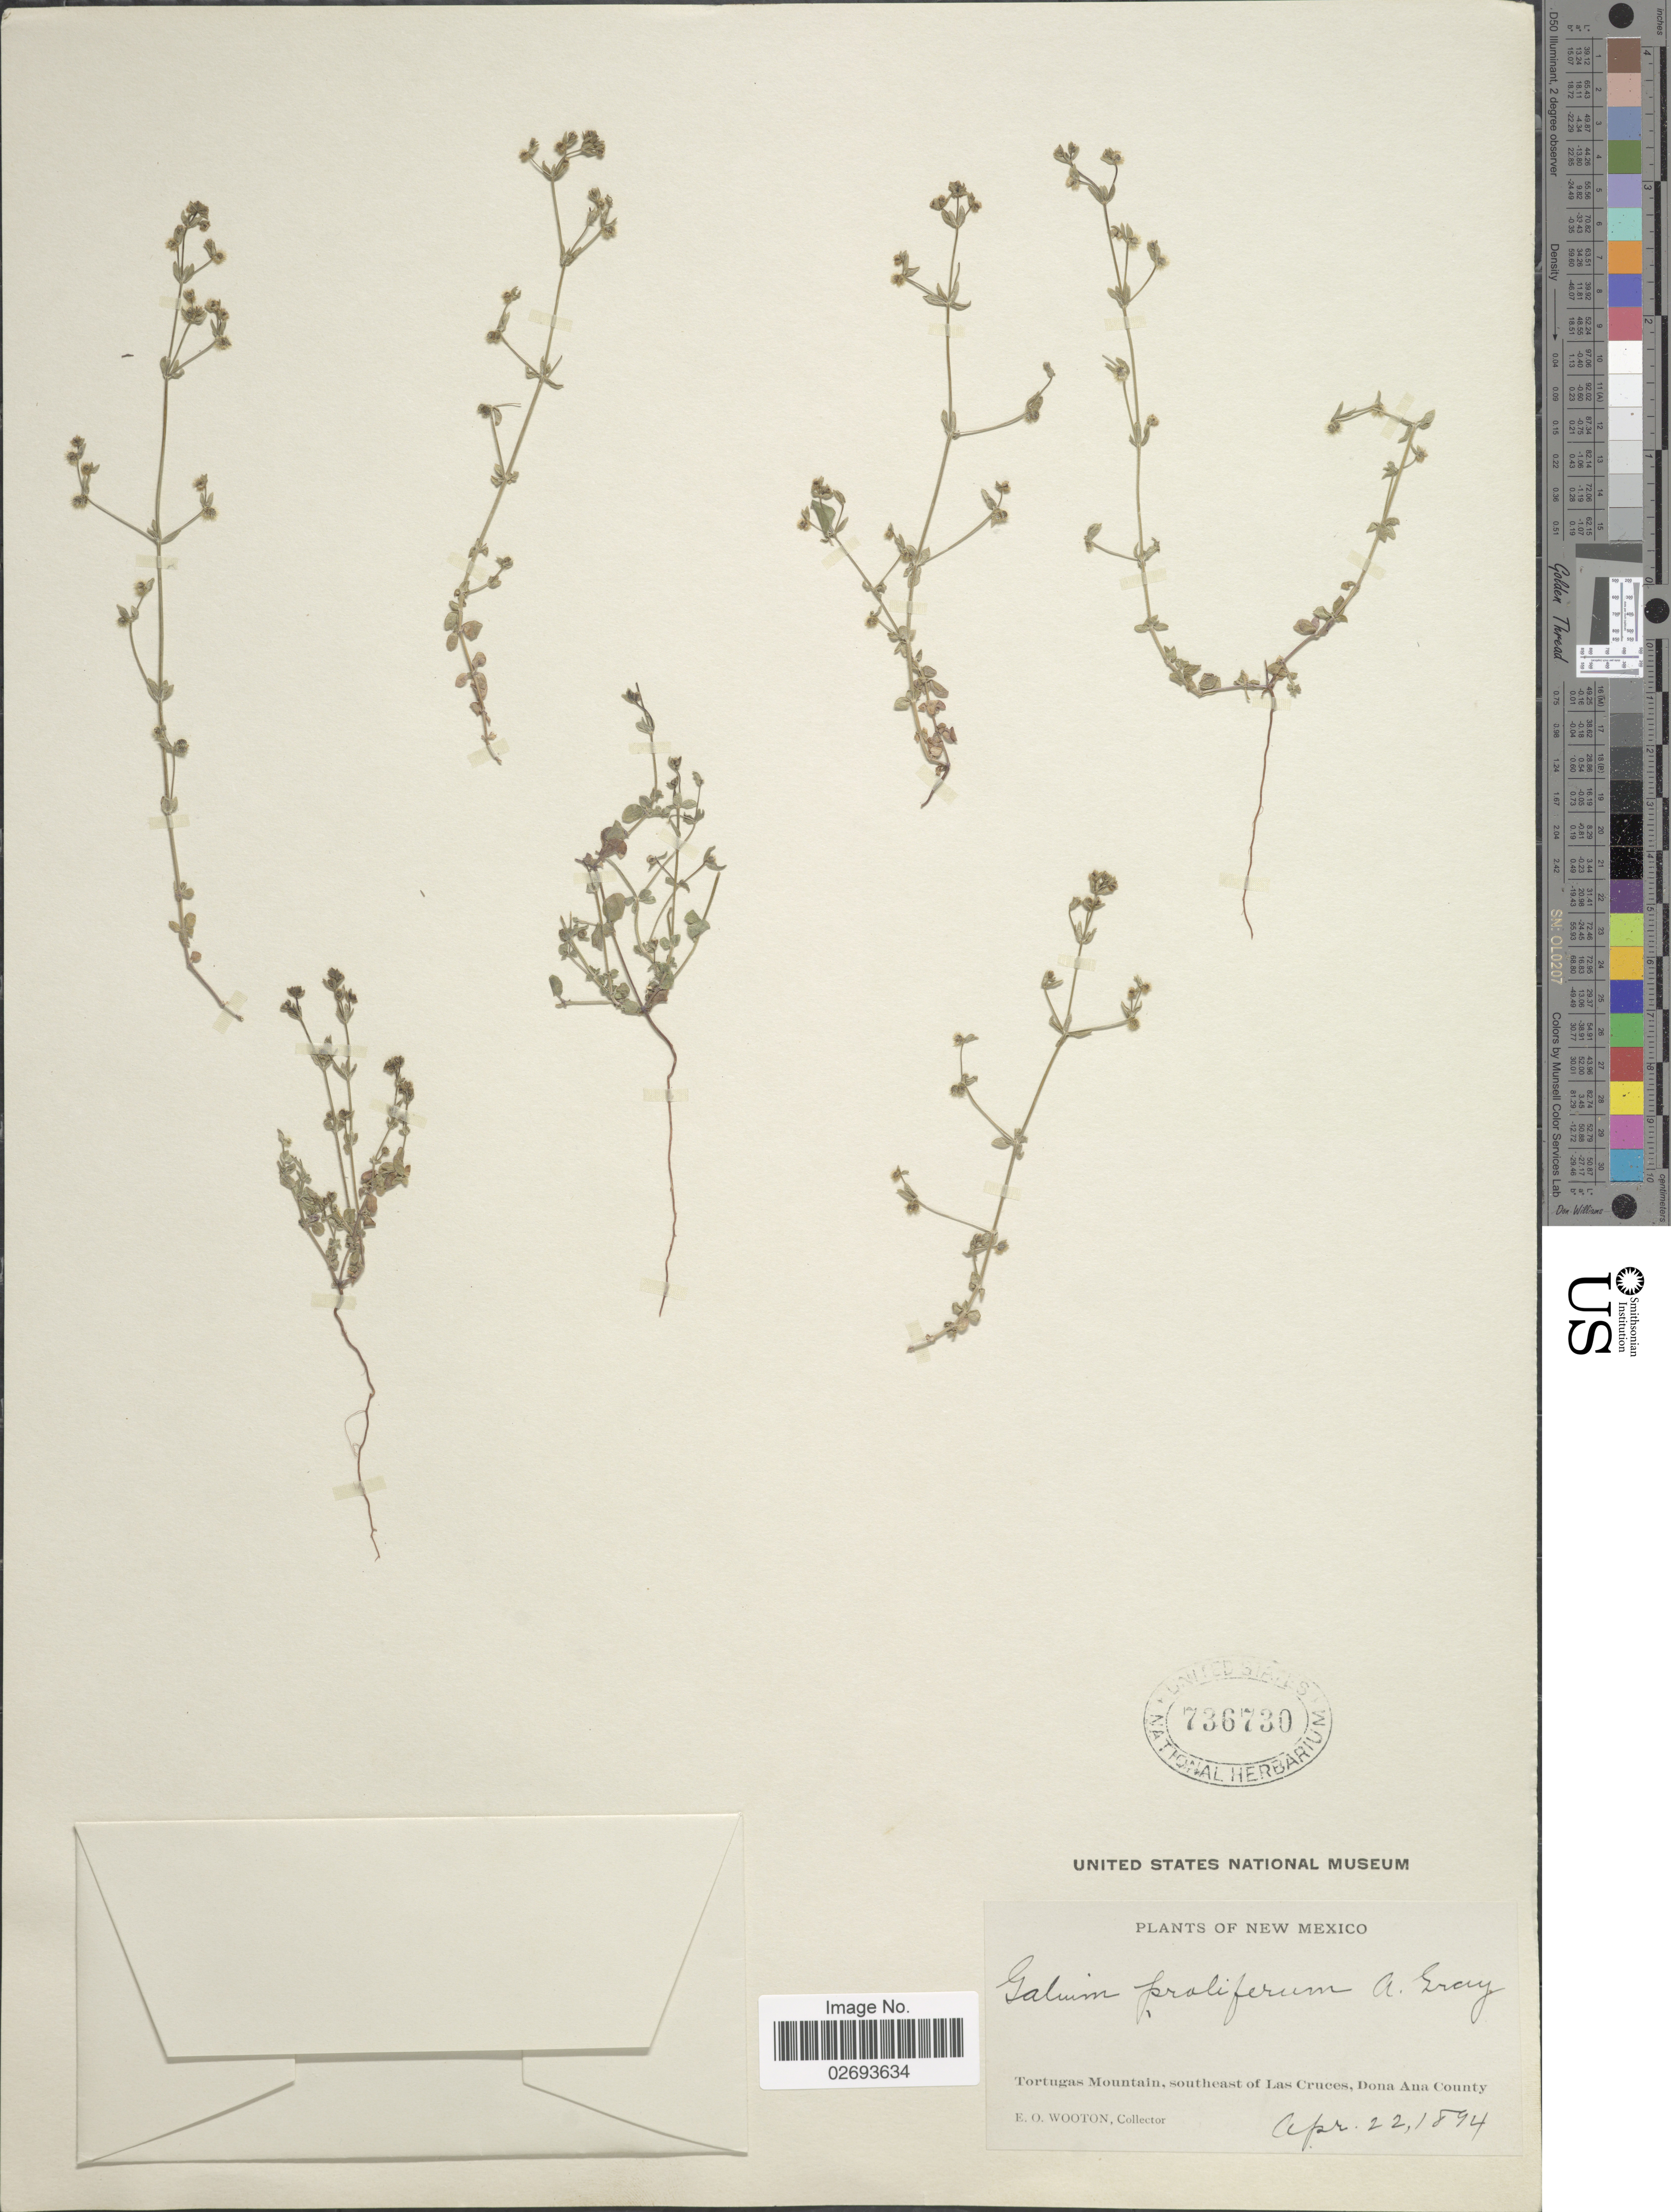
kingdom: Plantae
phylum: Tracheophyta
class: Magnoliopsida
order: Gentianales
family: Rubiaceae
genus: Galium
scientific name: Galium proliferum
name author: A. Gray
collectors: E. O. Wooton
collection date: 1894-04-22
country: United States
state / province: New Mexico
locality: Tortugas Mountain, southeast of Las Cruces, Dona Ana County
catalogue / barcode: US 736730